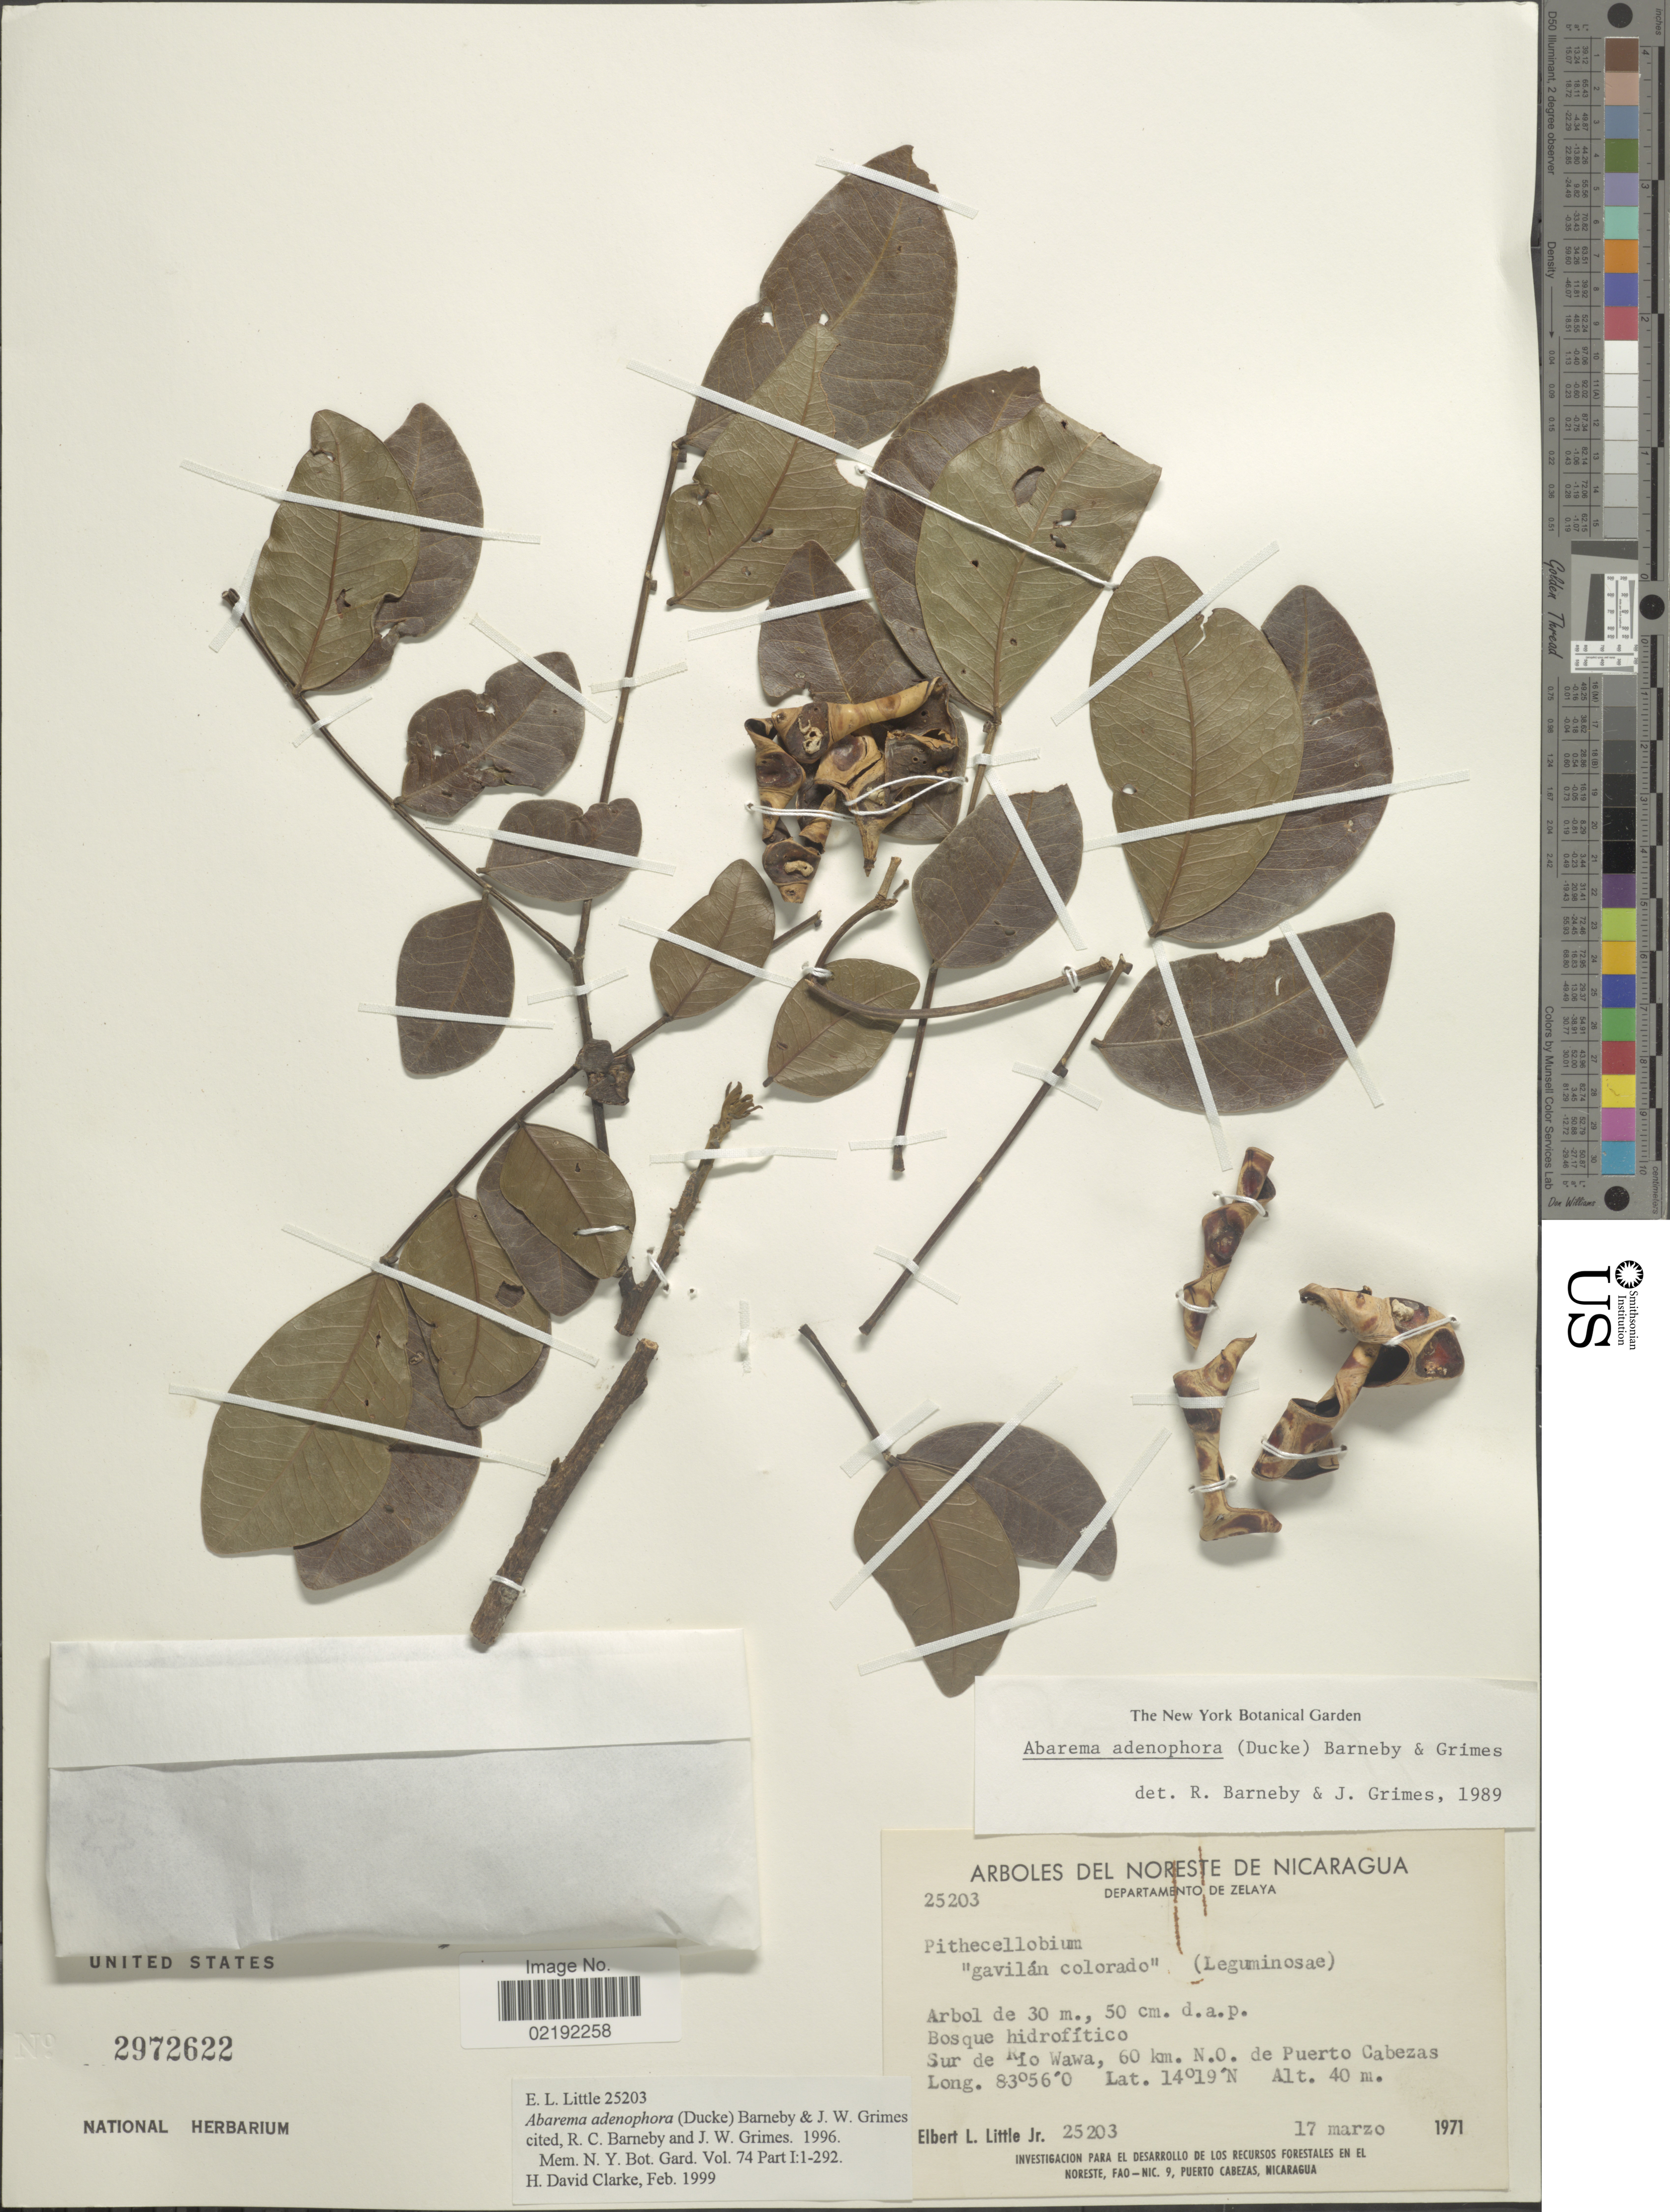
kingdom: Plantae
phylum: Tracheophyta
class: Magnoliopsida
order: Fabales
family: Fabaceae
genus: Abarema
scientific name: Abarema adenophora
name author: (Ducke) Barneby & J.W. Grimes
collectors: E. L. Little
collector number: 25203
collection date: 1971-03-17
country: Nicaragua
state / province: Atlantico Norte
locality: Noreste de Nicaragua, Departamento de Zelaya, Sur de Rio Wawa, 60 km N.O. de Puerto Cabezas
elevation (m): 40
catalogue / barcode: US 2972622